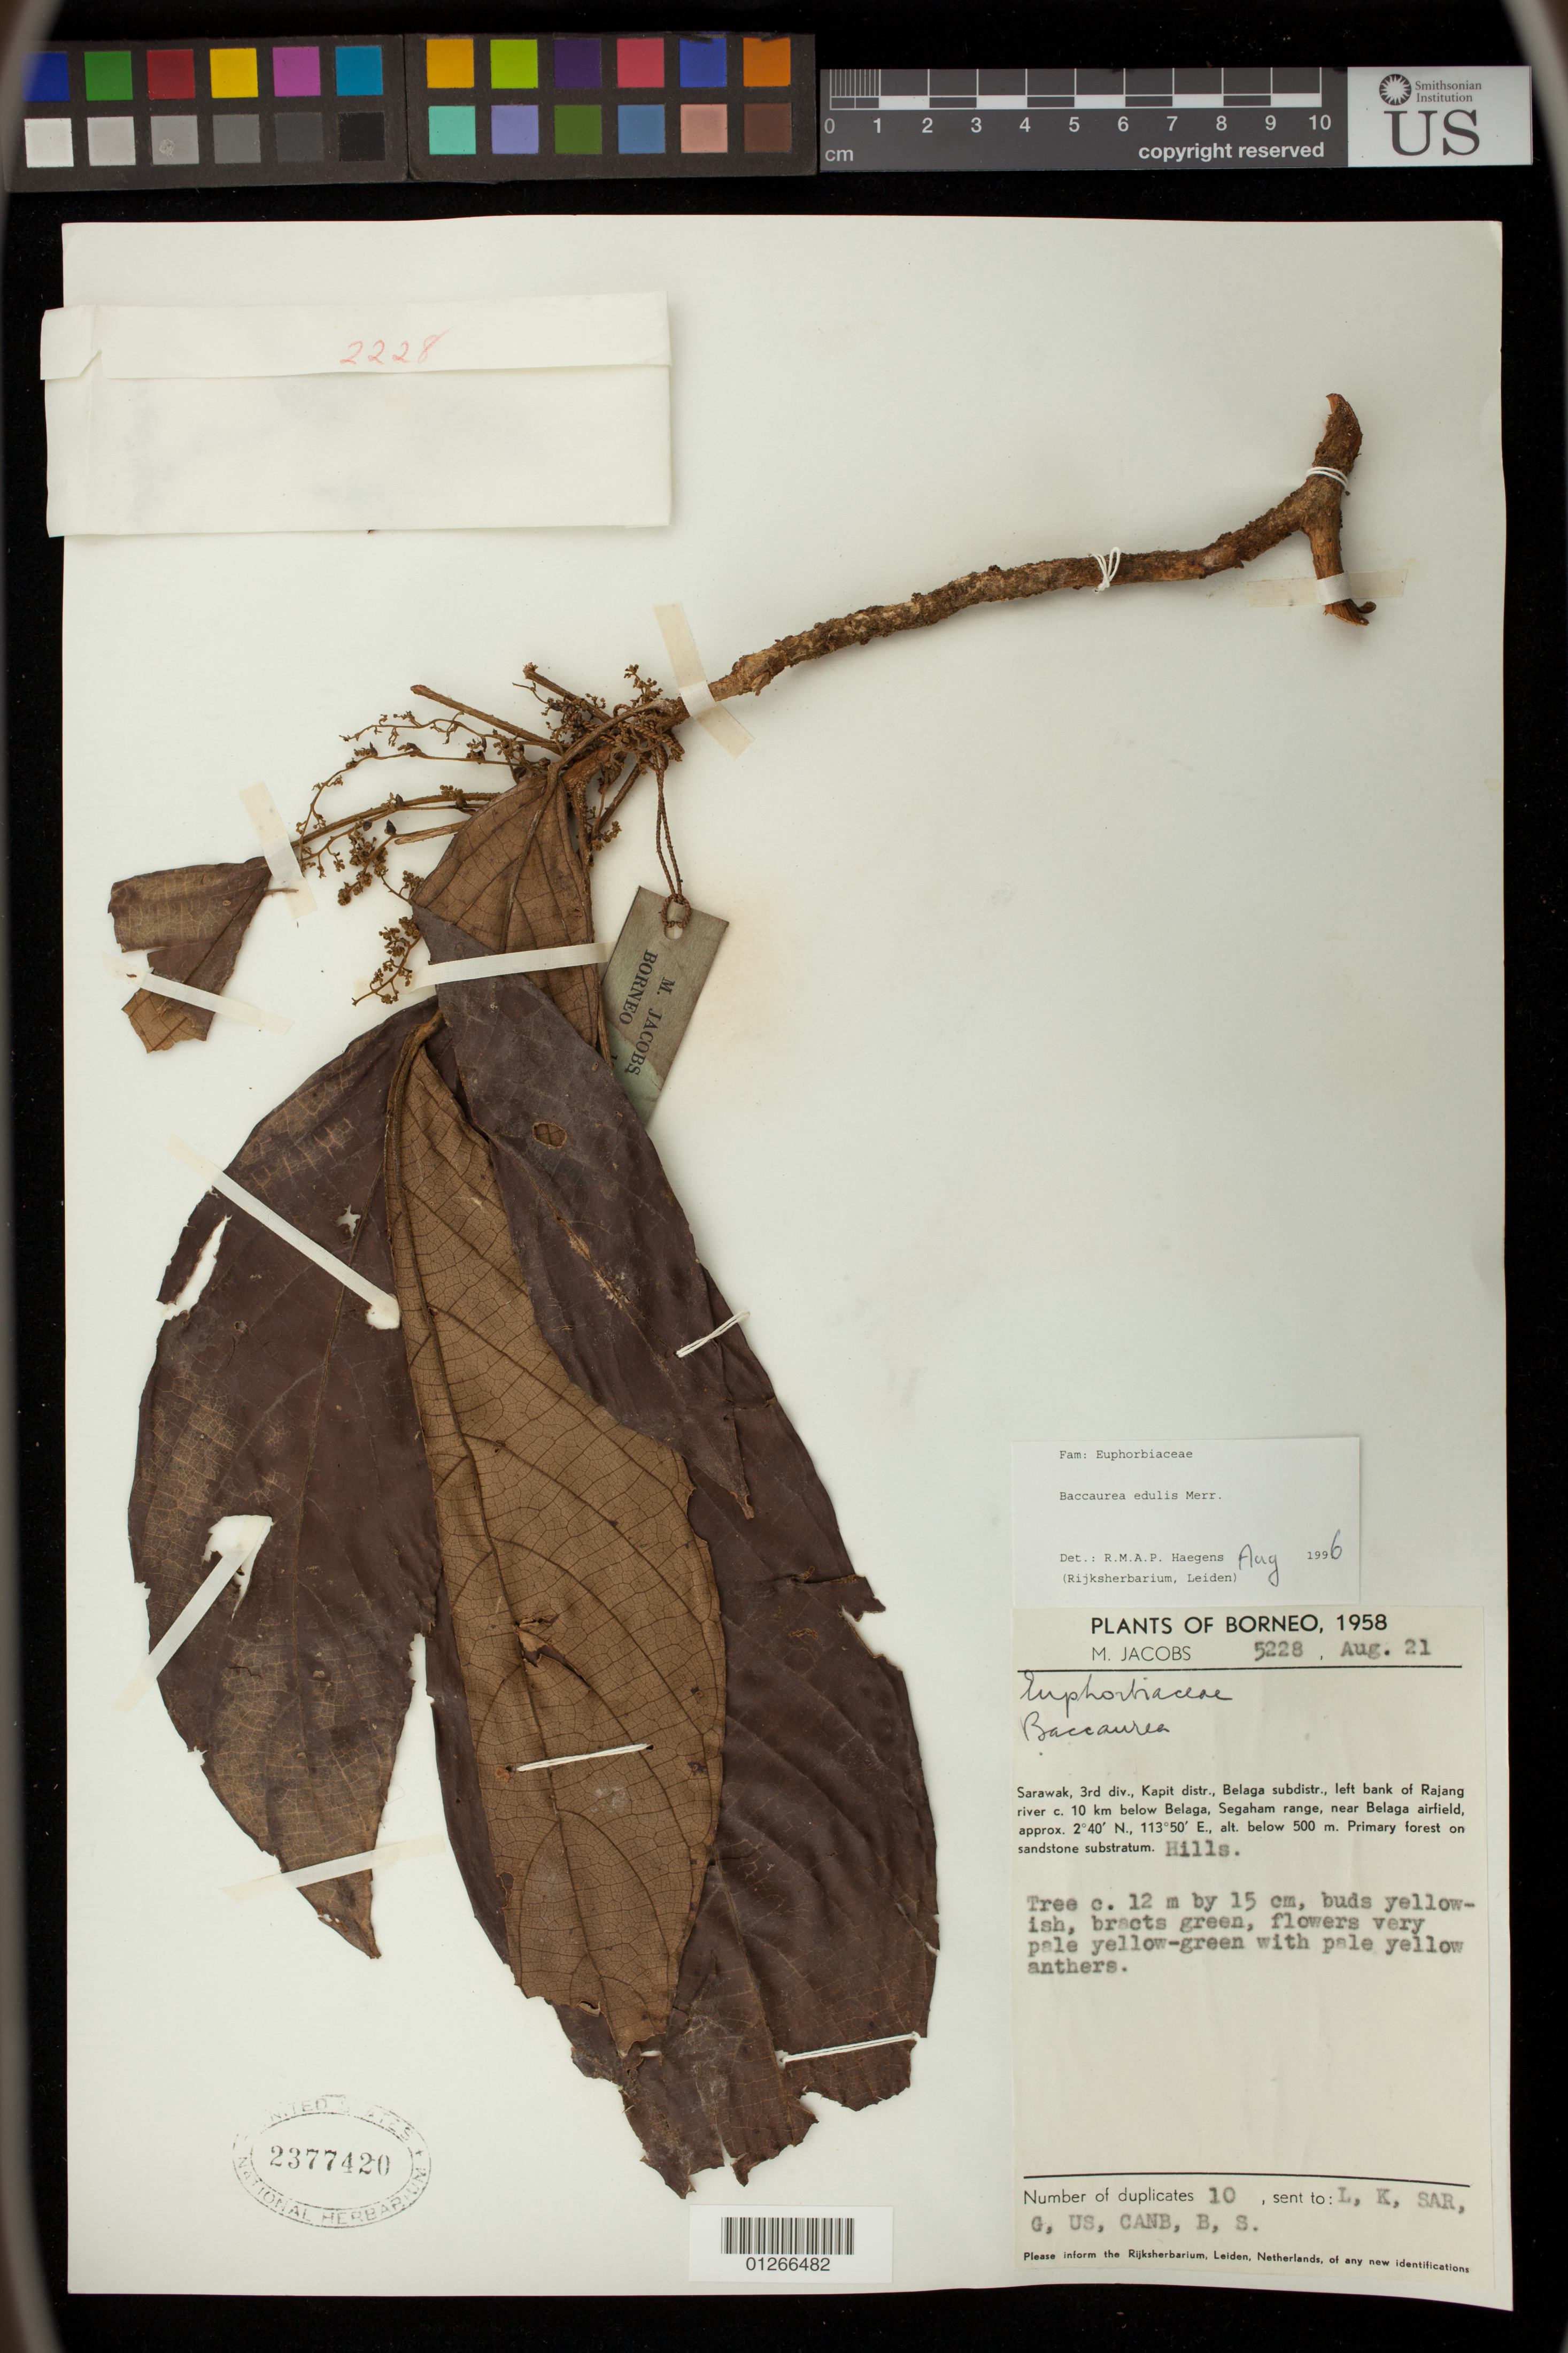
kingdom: Plantae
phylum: Tracheophyta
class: Magnoliopsida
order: Malpighiales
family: Phyllanthaceae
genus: Baccaurea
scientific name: Baccaurea edulis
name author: Merr.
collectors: M. Jacobs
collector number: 5202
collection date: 1958-08-20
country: Malaysia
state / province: Sarawak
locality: Sarawak, 3rd Div., Kapit distr., Belaga subdistr., left bank of Rajang river c. 10 km below Belaga, Segaham range, near Belaga airfield.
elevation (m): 0